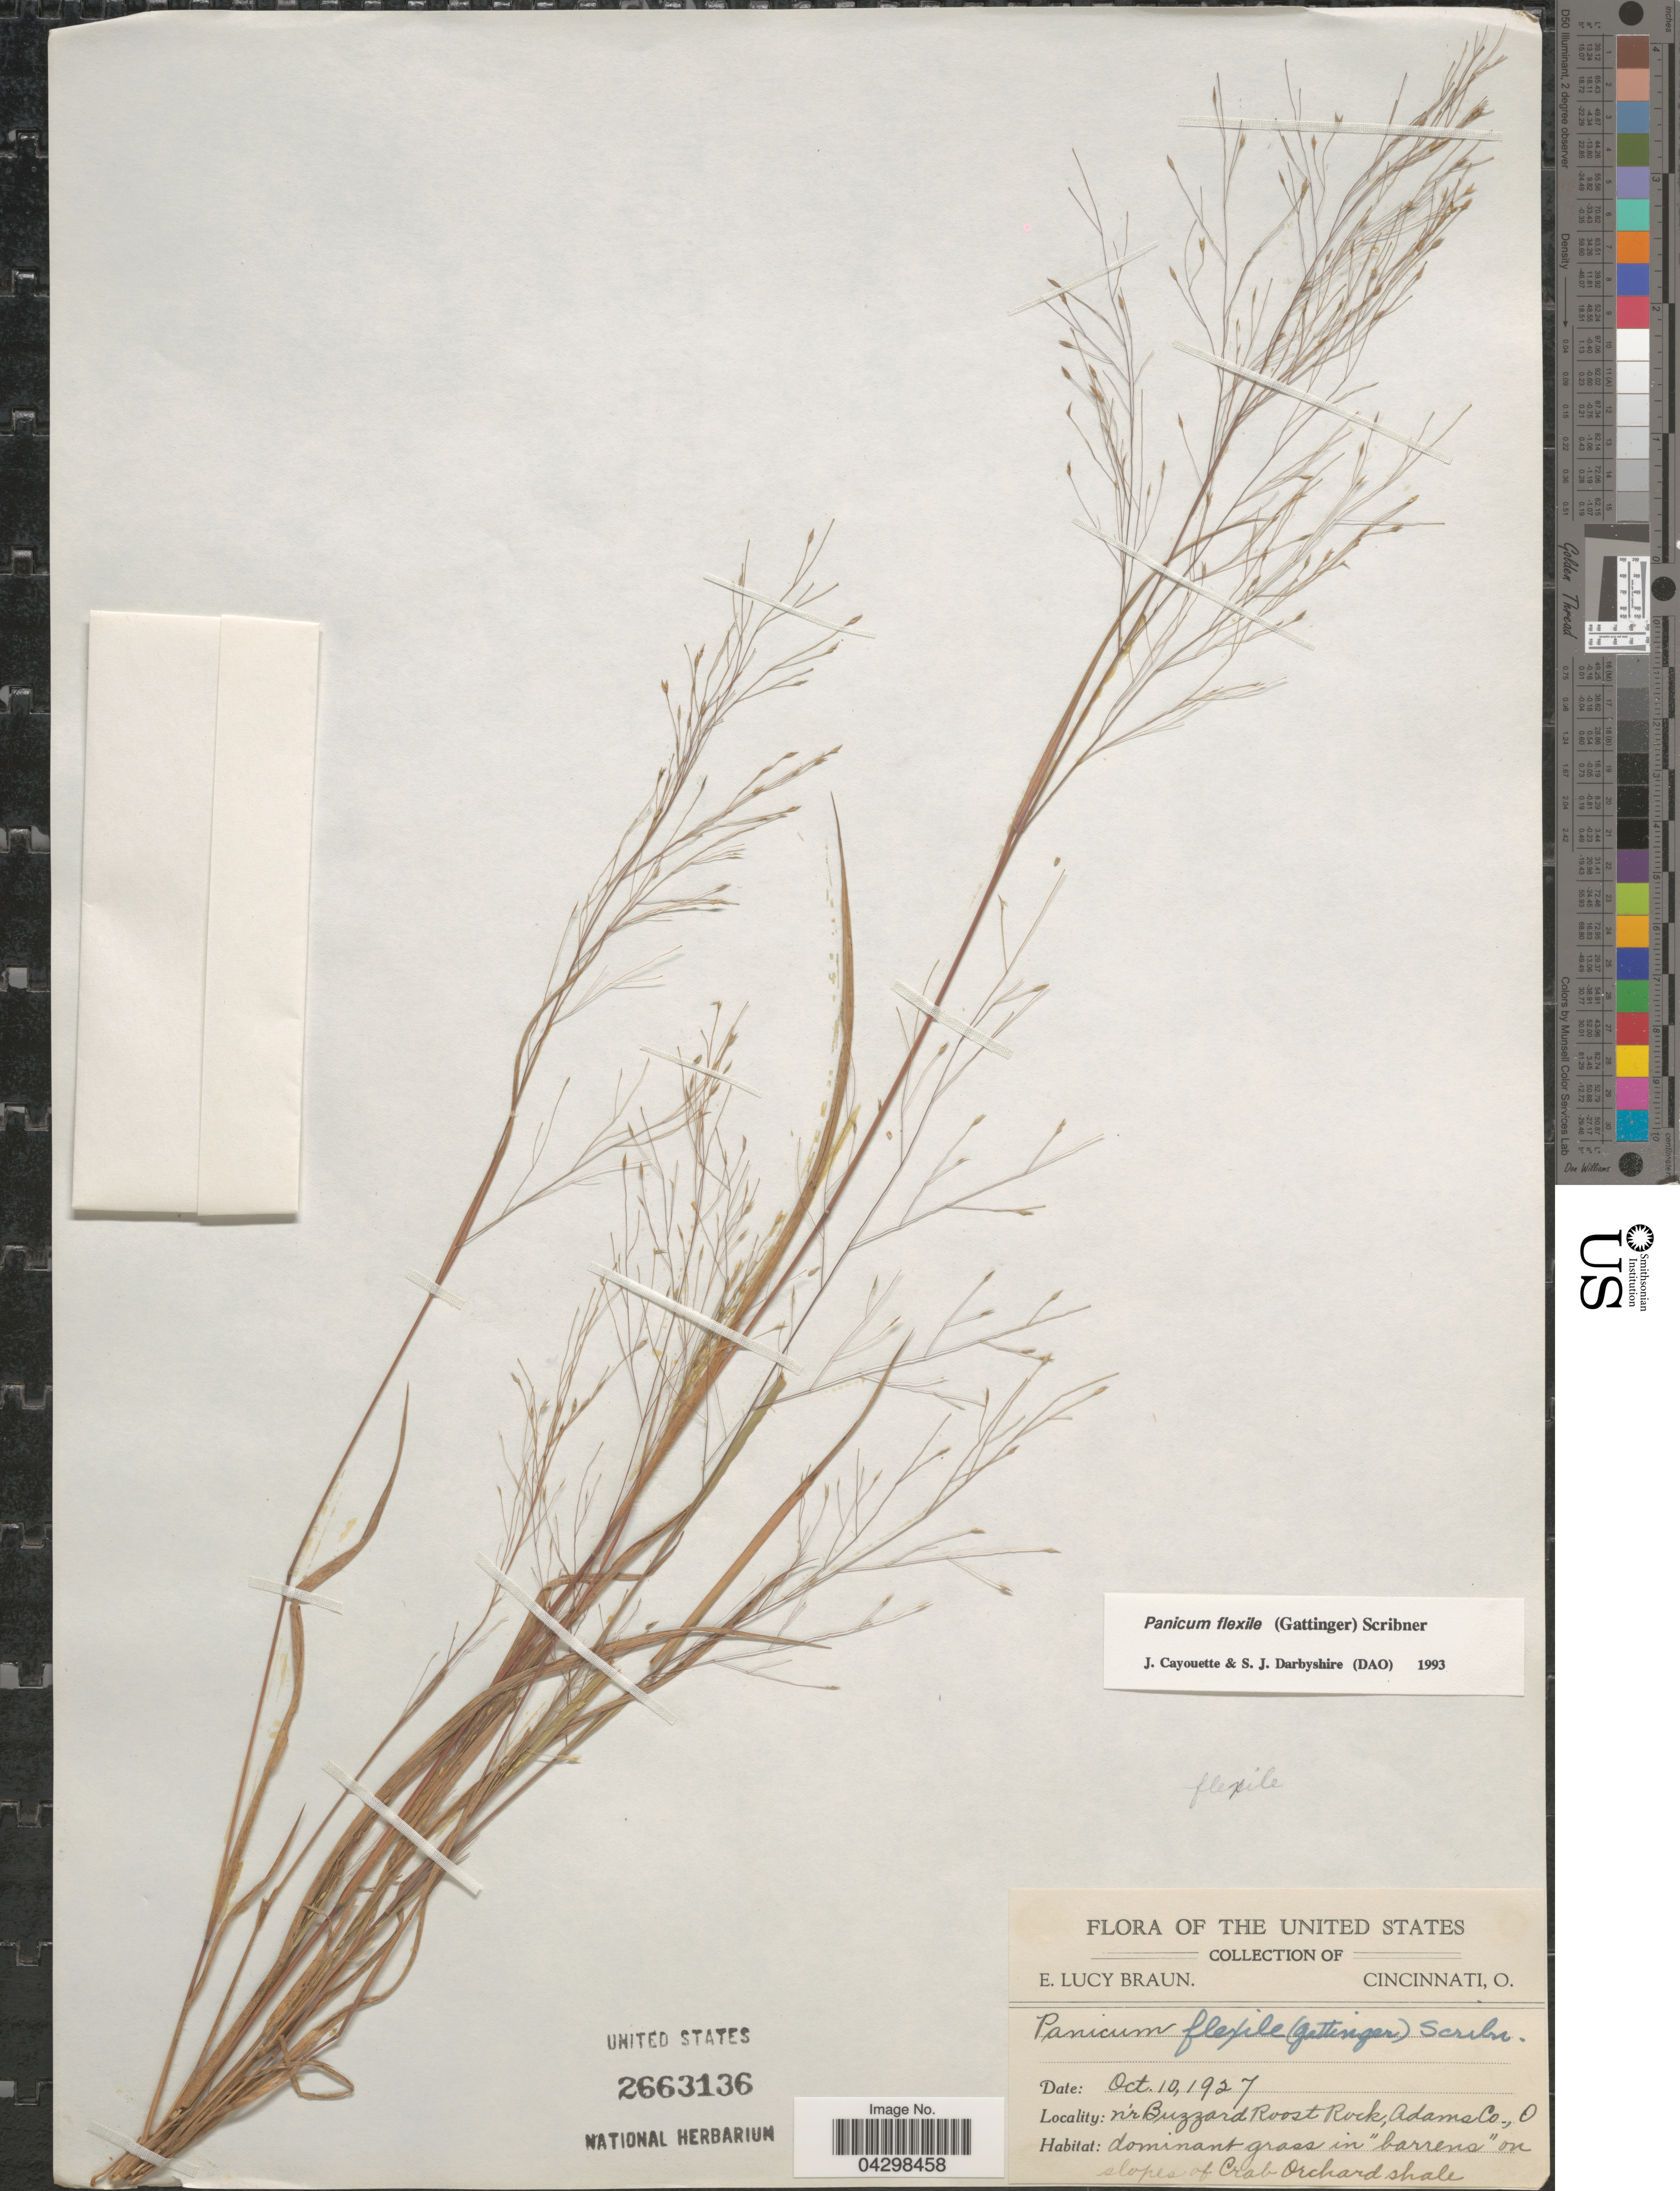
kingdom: Plantae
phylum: Tracheophyta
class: Liliopsida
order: Poales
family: Poaceae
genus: Panicum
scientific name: Panicum flexile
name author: (Gatt.) Scribn.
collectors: E. L. Braun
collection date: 1927-10-10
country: United States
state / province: Ohio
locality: The United States. N'r Buzzard Roost Rock, Adams Co. in "barrens" on slopes of Crab Orchard shale.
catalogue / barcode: US 2663136